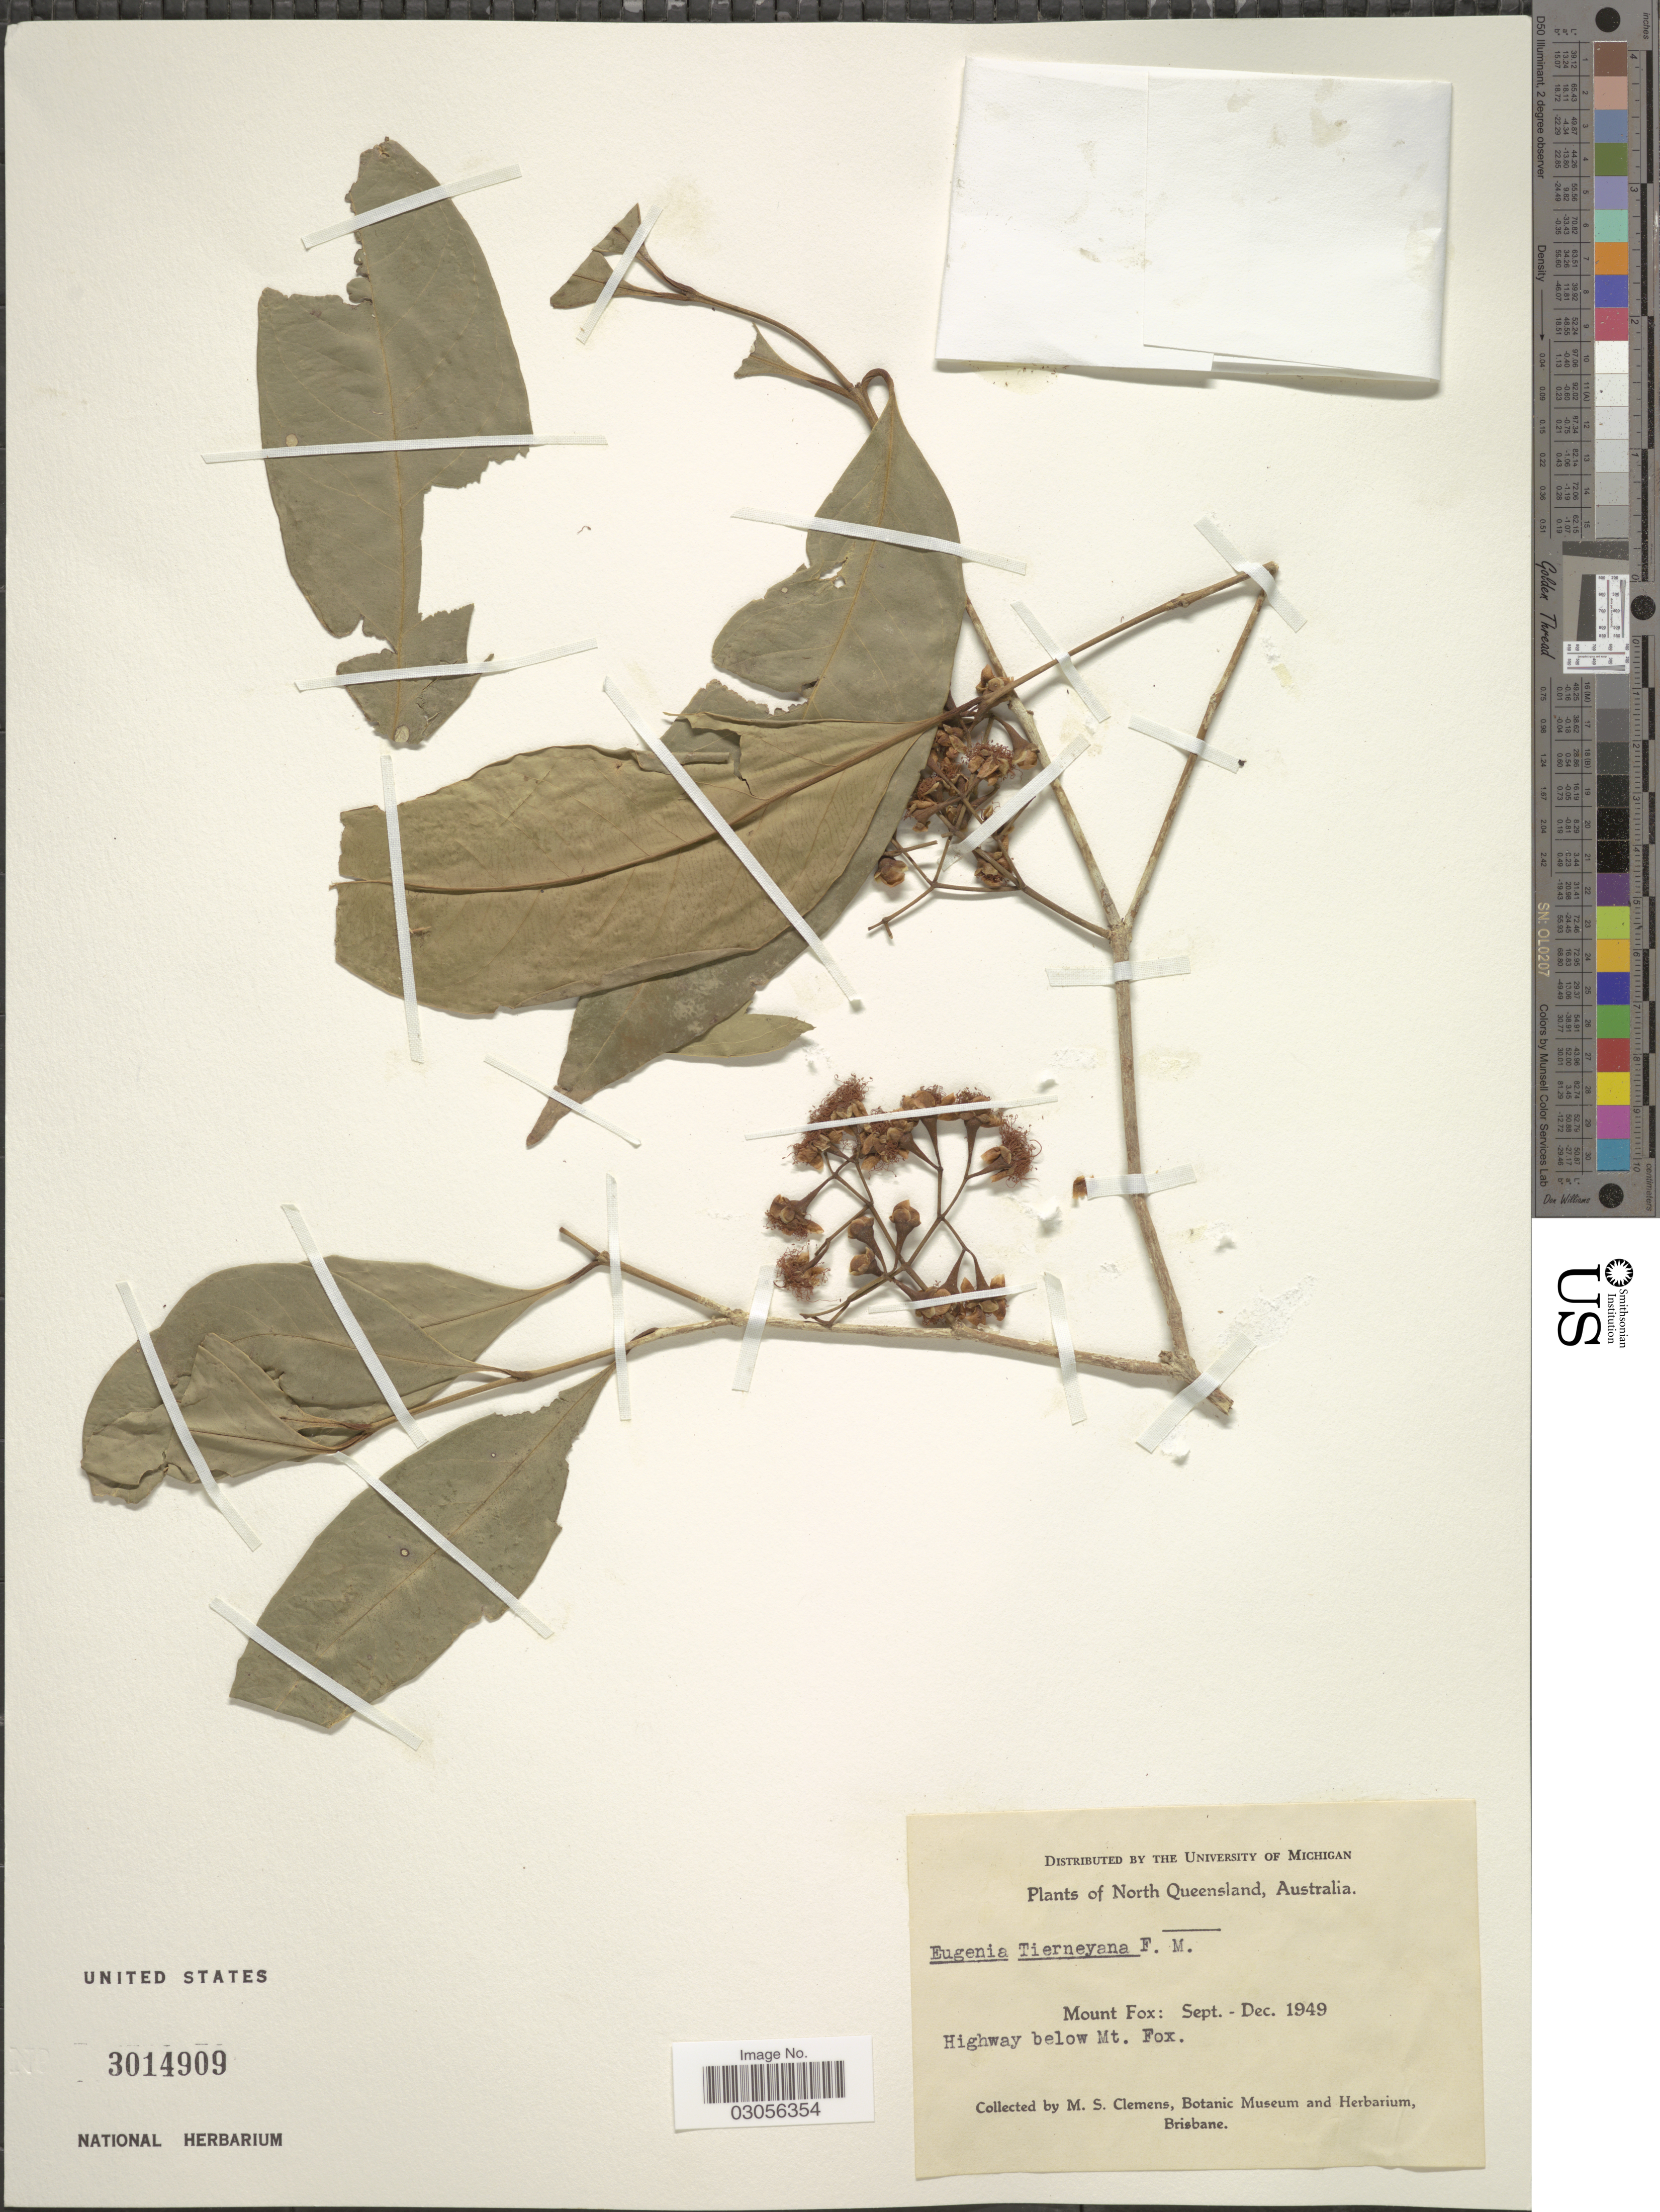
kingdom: Plantae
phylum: Tracheophyta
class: Magnoliopsida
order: Myrtales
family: Myrtaceae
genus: Syzygium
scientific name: Syzygium tierneyanum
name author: (F. Muell.) T.G. Hartley & L.M. Perry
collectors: M. S. Clemens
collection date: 1949-09/1949-12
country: Australia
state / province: Queensland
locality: North Queensland. Mount Fox. Highway below Mt. Fox.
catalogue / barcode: US 3014909